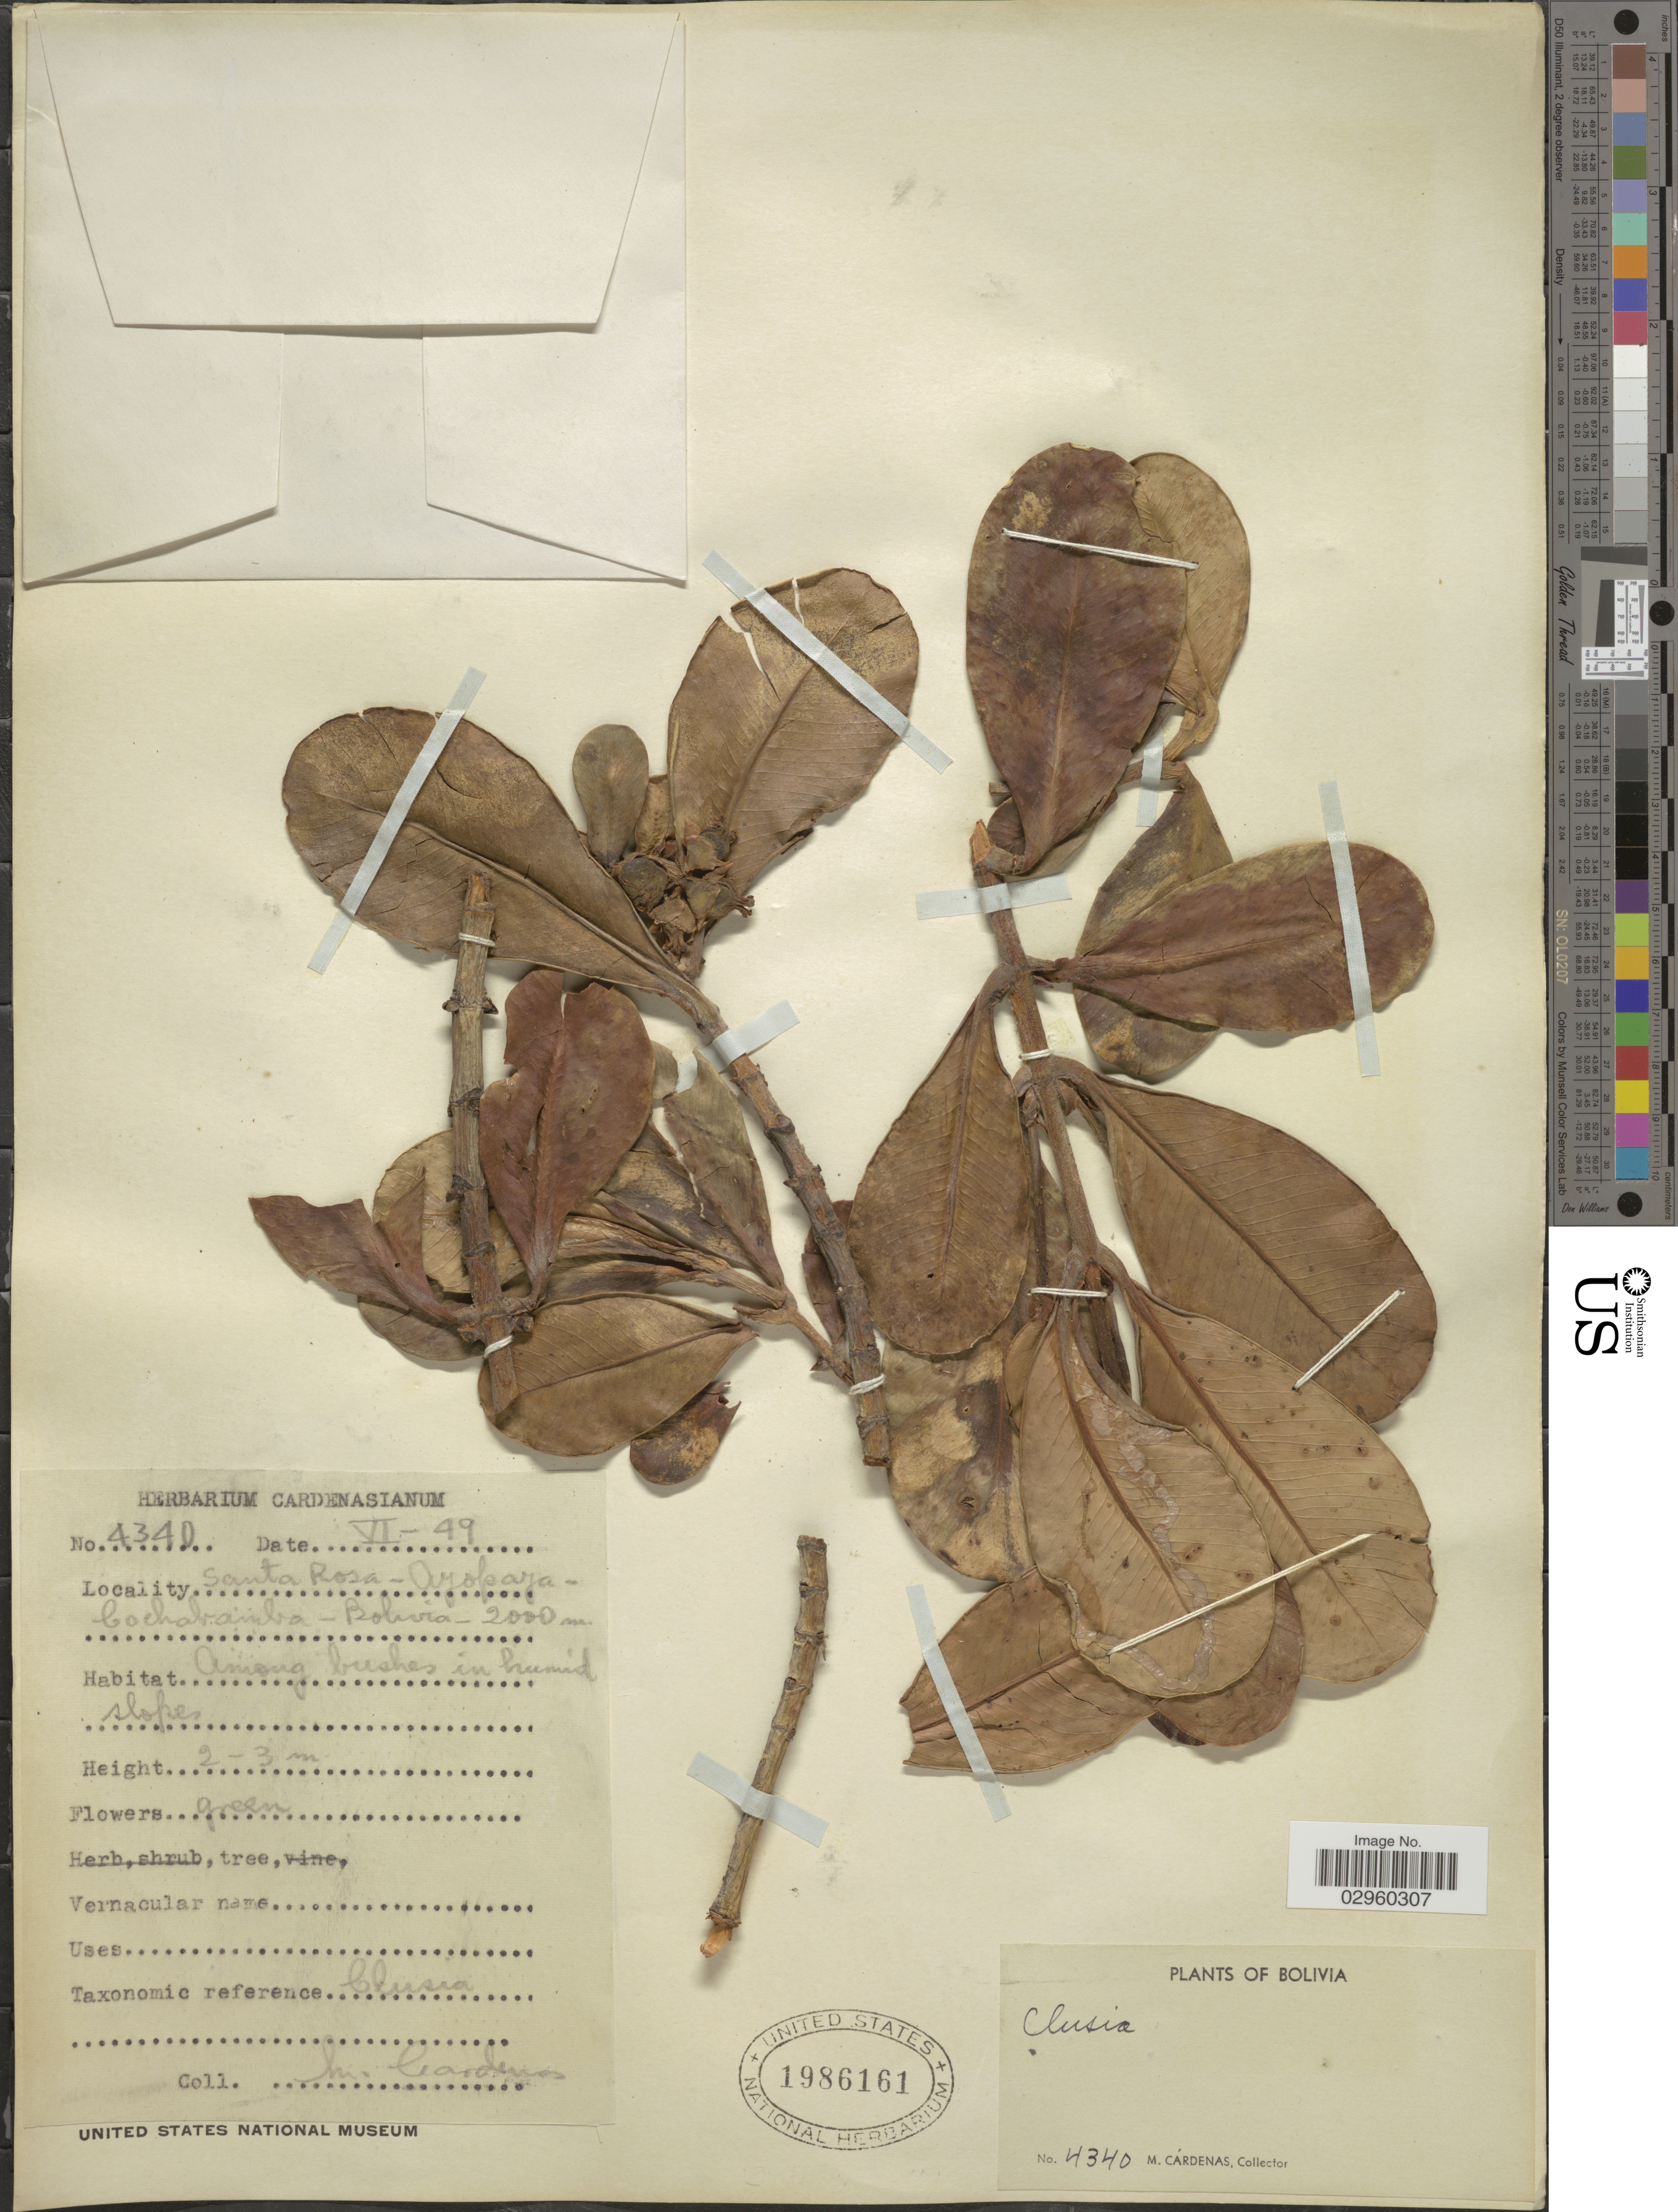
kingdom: Plantae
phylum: Tracheophyta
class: Magnoliopsida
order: Malpighiales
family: Clusiaceae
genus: Clusia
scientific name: Clusia sp.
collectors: M. Cárdenas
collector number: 4340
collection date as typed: Transcribed d/m/y: /6/49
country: Bolivia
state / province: Cochabamba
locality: Santa Rosa - Ayopaya.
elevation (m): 2000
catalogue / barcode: US 1986161